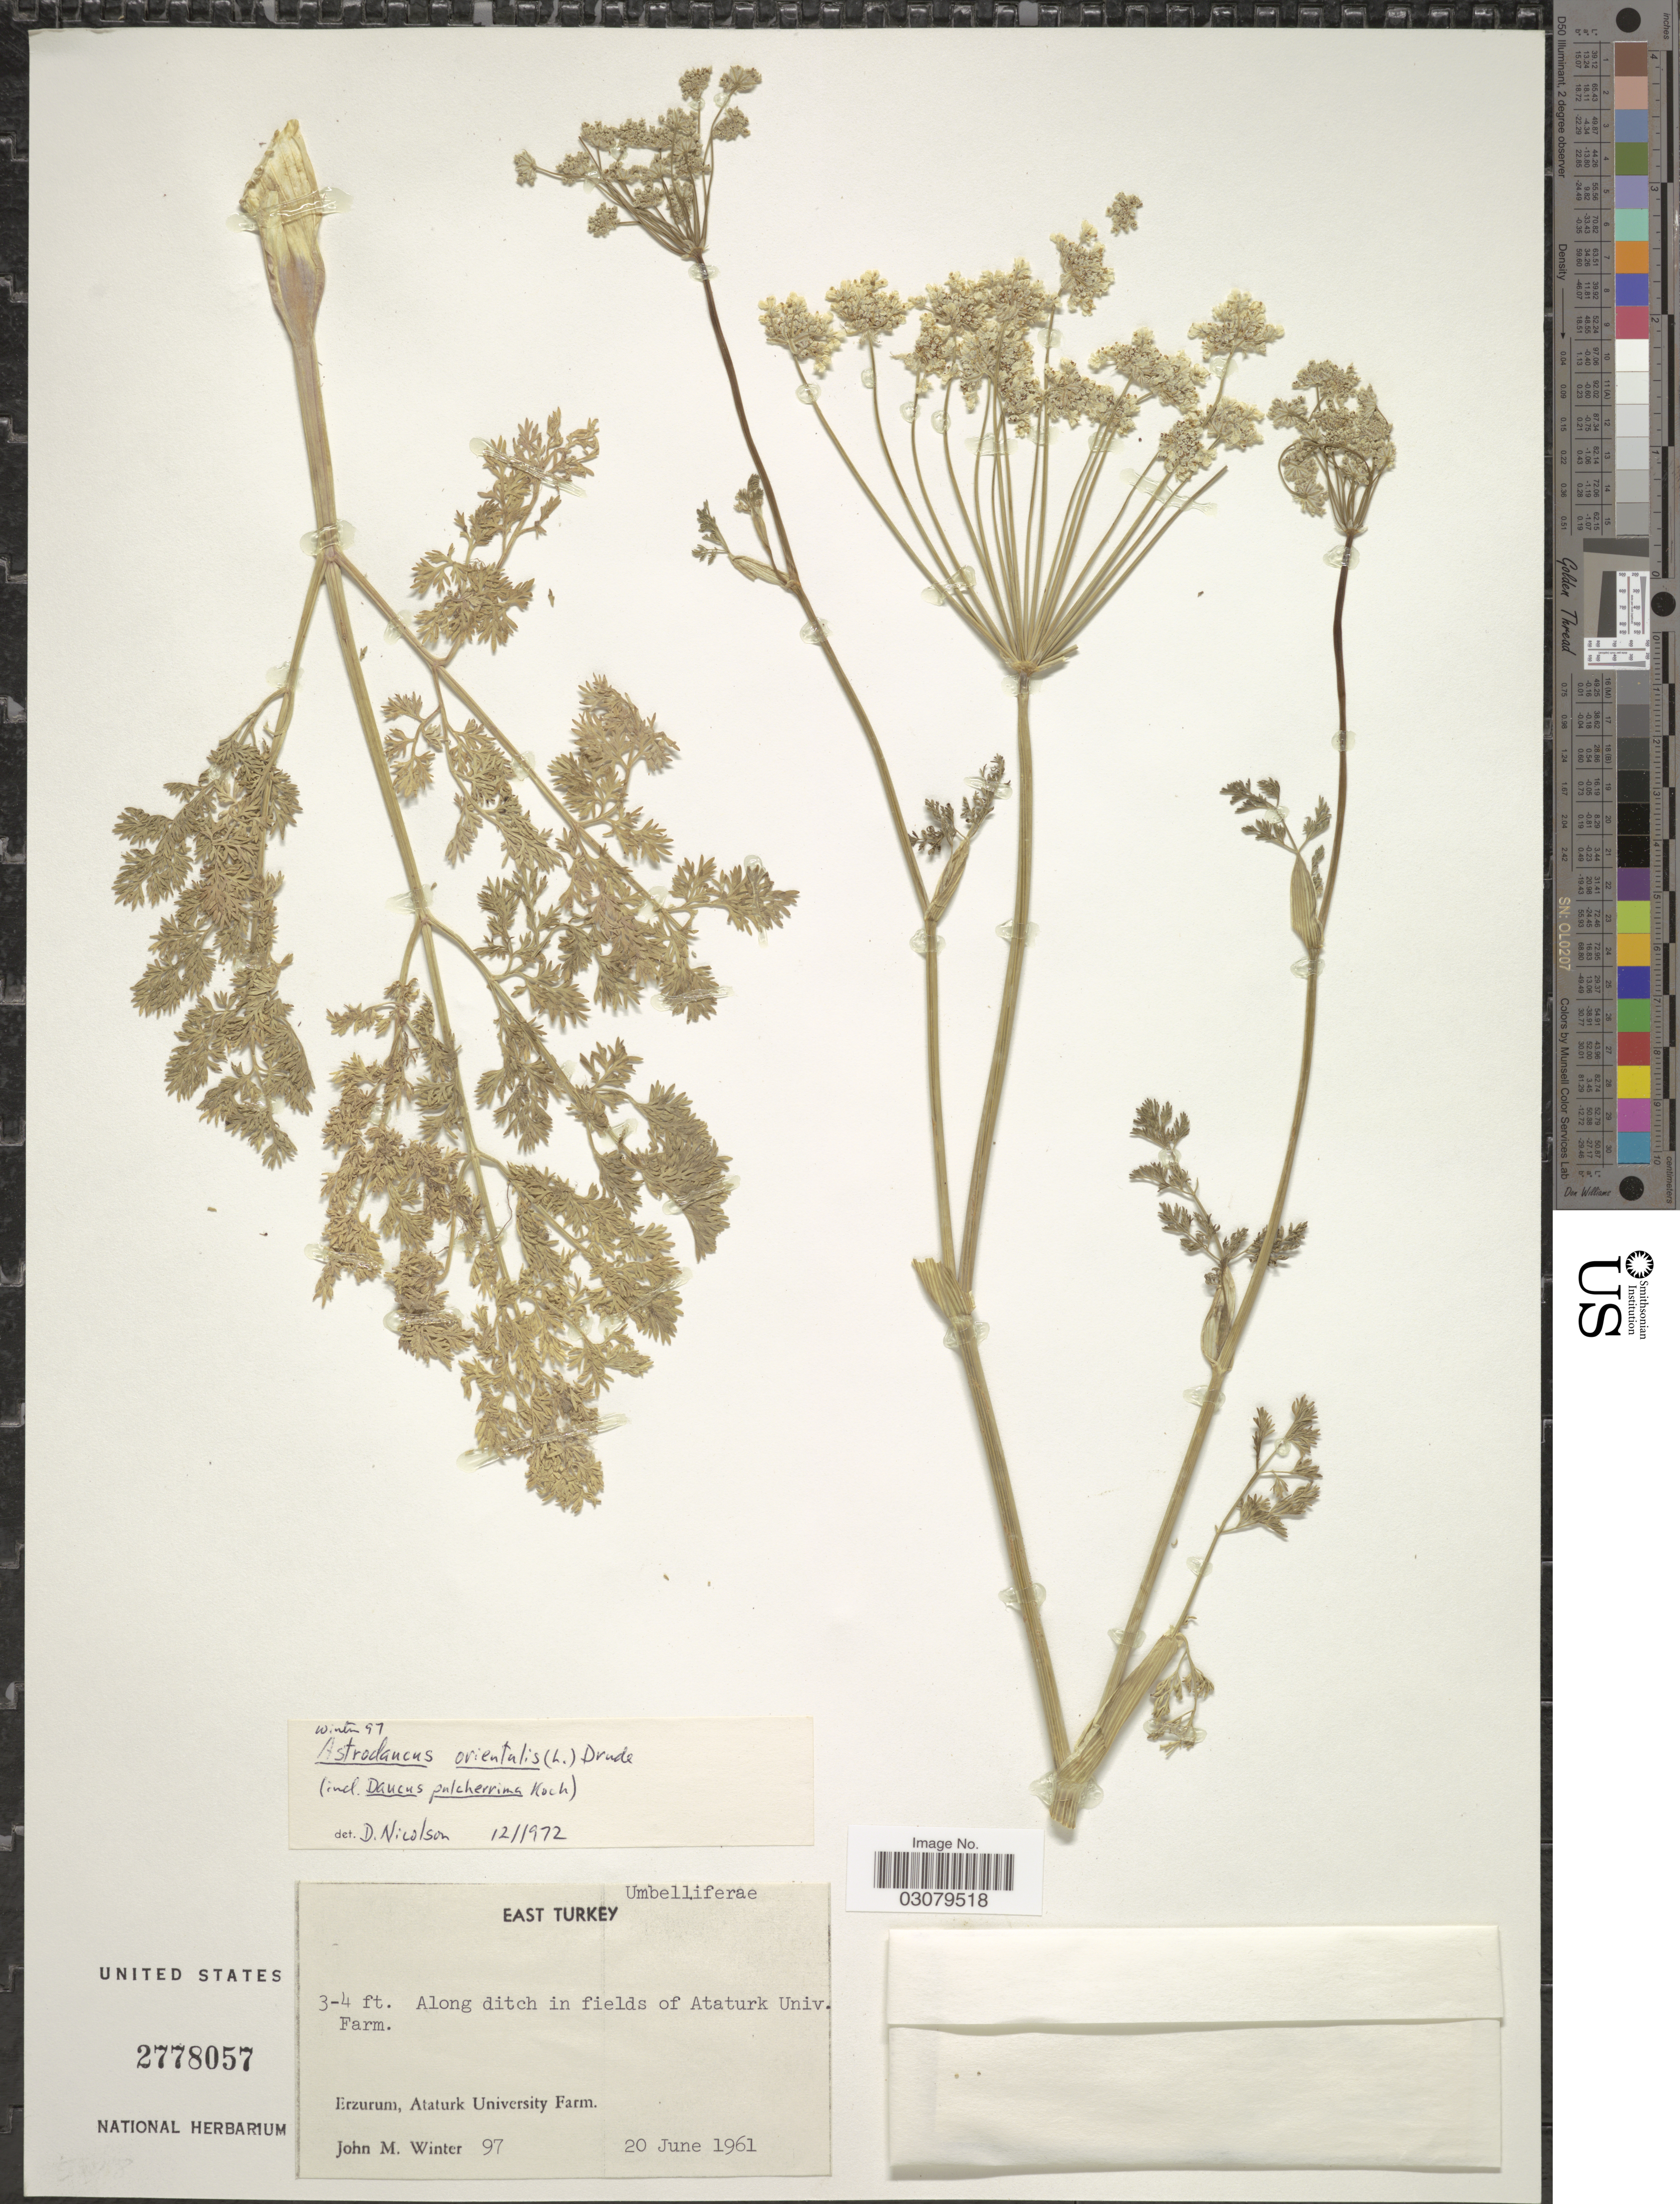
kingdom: Plantae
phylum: Tracheophyta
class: Magnoliopsida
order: Apiales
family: Apiaceae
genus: Astrodaucus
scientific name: Astrodaucus orientalis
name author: (L.) Drude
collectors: J. M. Winter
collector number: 97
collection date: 1961-06-20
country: Turkey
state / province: Erzurum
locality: East Turkey. Along ditch in fields of Ataturk University Farm.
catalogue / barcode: US 2778057